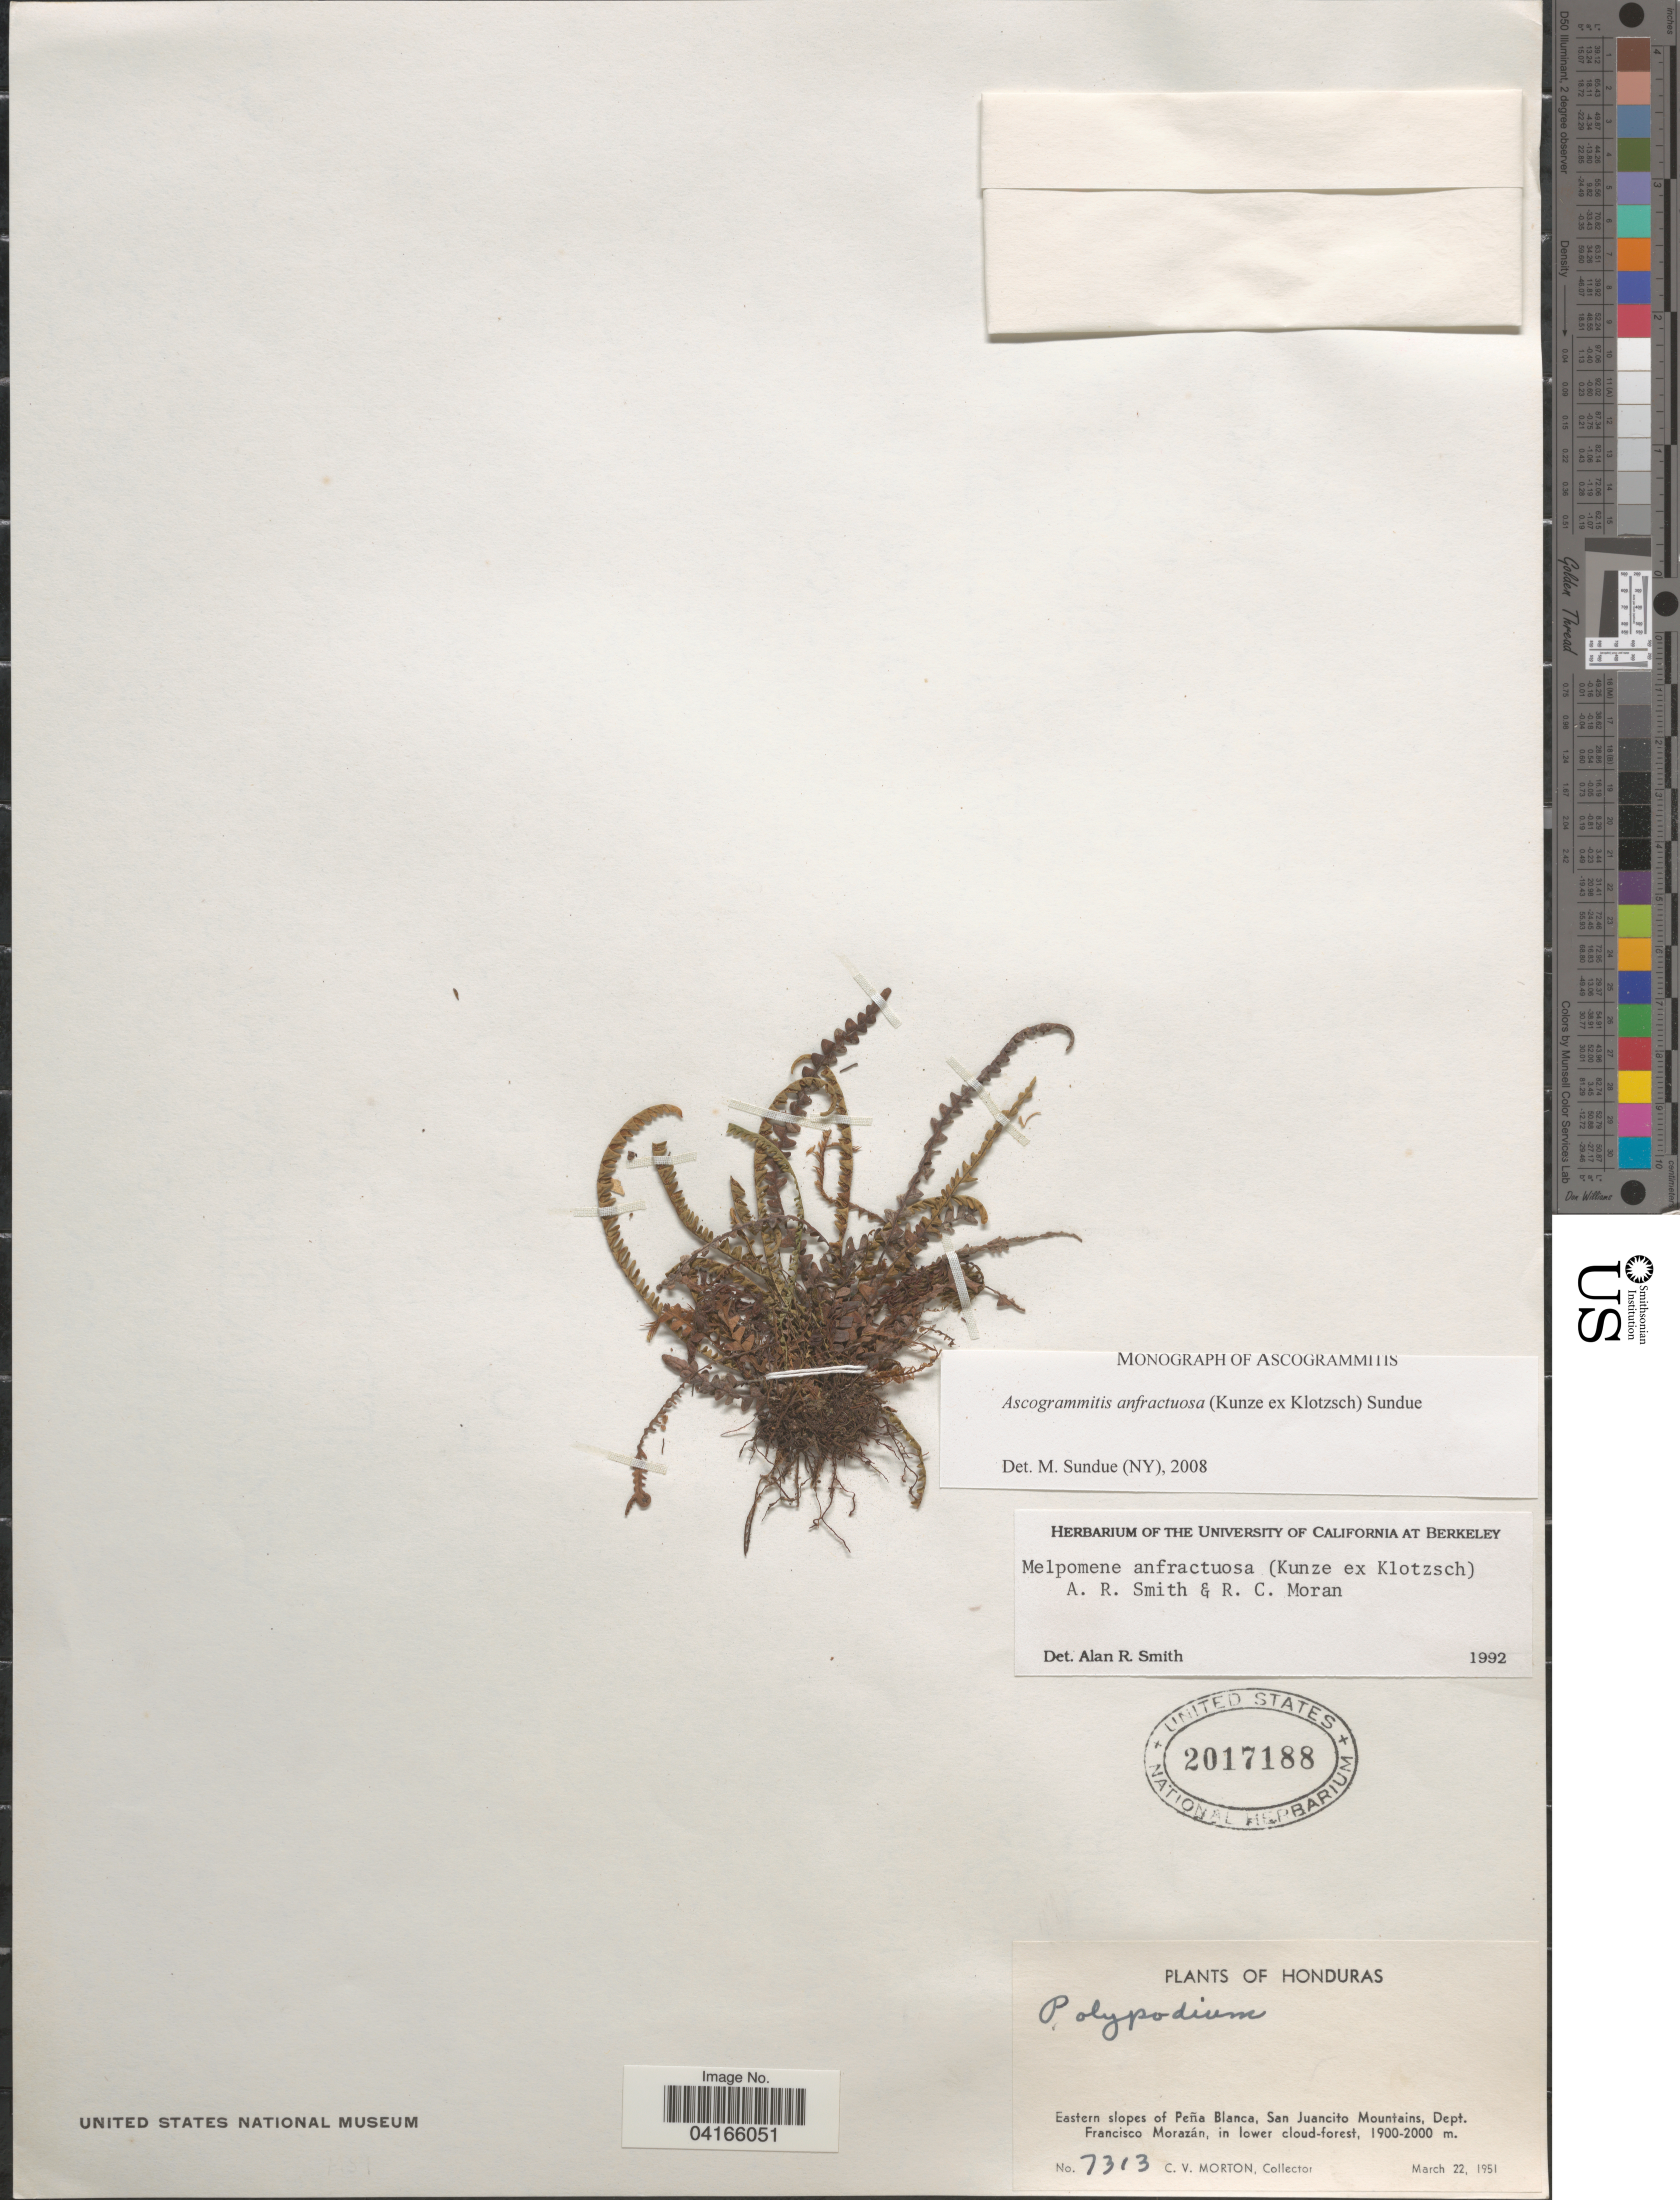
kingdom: Plantae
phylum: Tracheophyta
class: Polypodiopsida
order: Polypodiales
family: Polypodiaceae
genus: Ascogrammitis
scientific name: Ascogrammitis anfractuosa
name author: (Kunze ex Klotzsch) Sundue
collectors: C. V. Morton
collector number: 7313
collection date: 1951-03-22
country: Honduras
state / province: Fco. Morazán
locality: Eastern slopes of Peña Blanca, San Juancito Mountains, Dept. Francisco Morazán.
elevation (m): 1900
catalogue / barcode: US 2017188